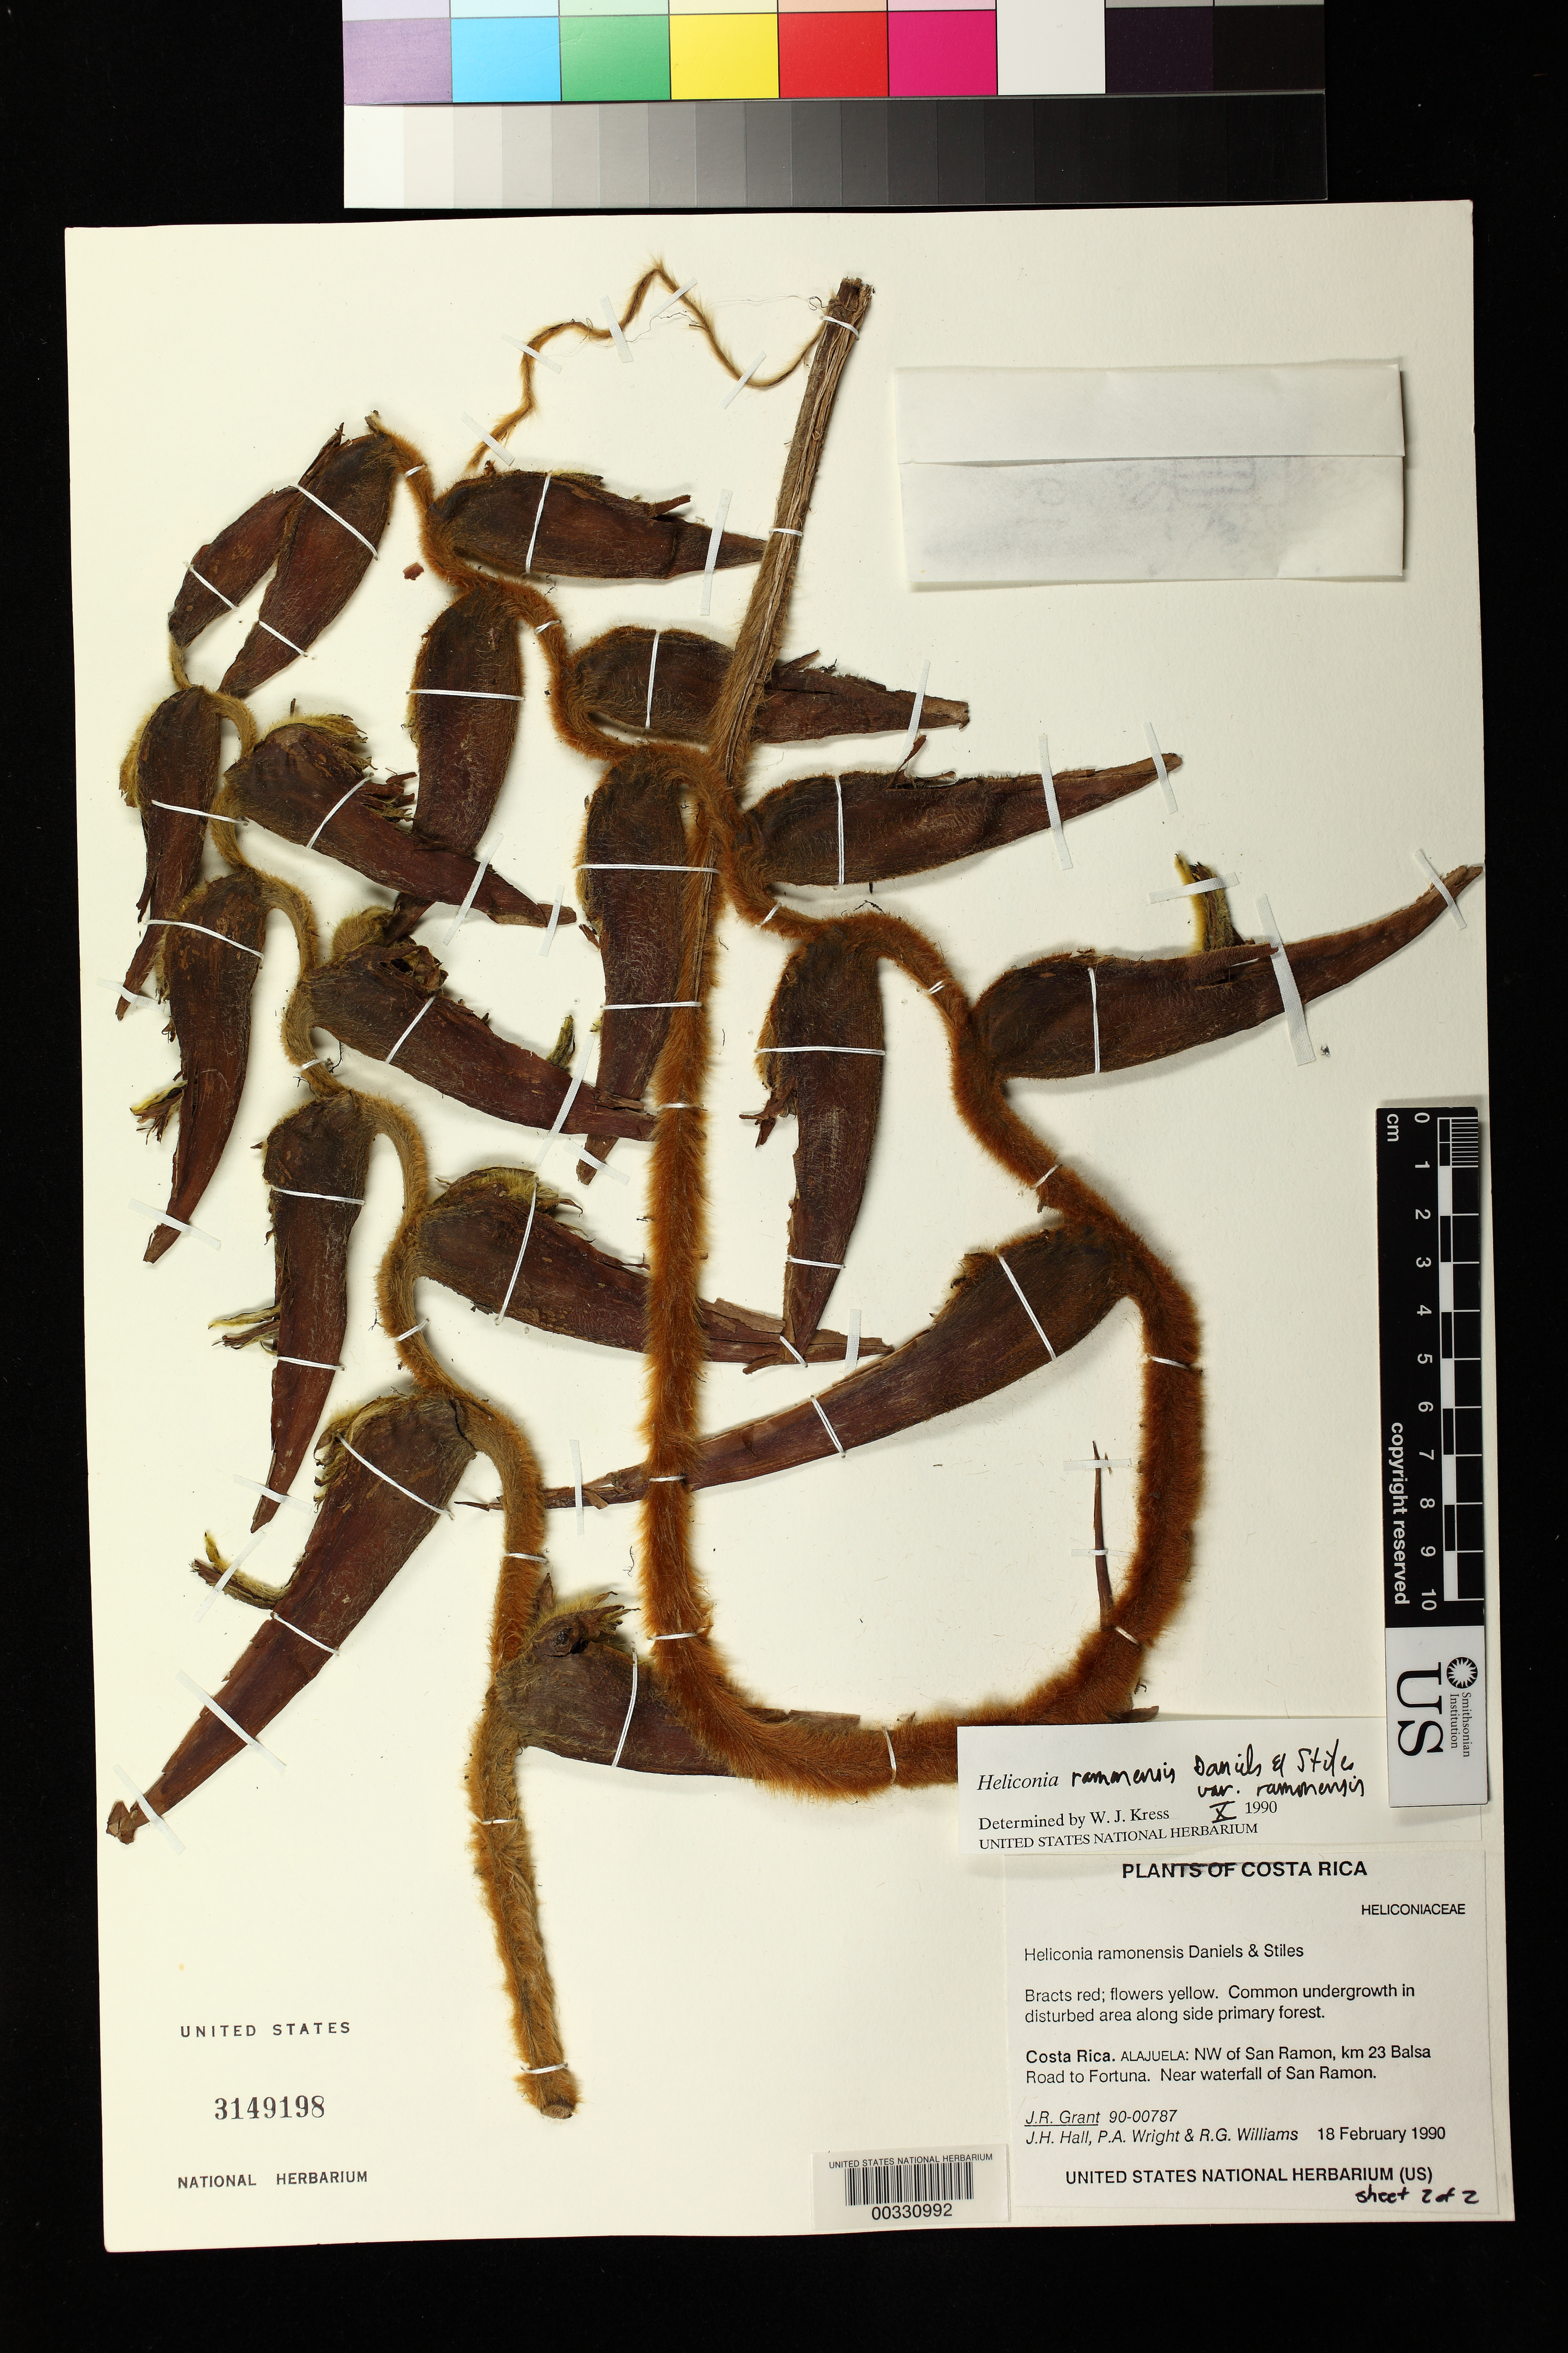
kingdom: Plantae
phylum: Tracheophyta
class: Liliopsida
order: Zingiberales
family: Heliconiaceae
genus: Heliconia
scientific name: Heliconia ramonensis var. ramonensis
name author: G.S. Daniels & F.G. Stiles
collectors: J. R. Grant, J. Hall, P. A. Wright & R. G. Williams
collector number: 90-00787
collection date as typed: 18 Feb 1990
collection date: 1990-02-18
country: Costa Rica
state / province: Alajuela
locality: NW of San Ramon, km 23 Balsa road to Fortuna, near waterfall of San Ramon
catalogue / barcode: US 3149198